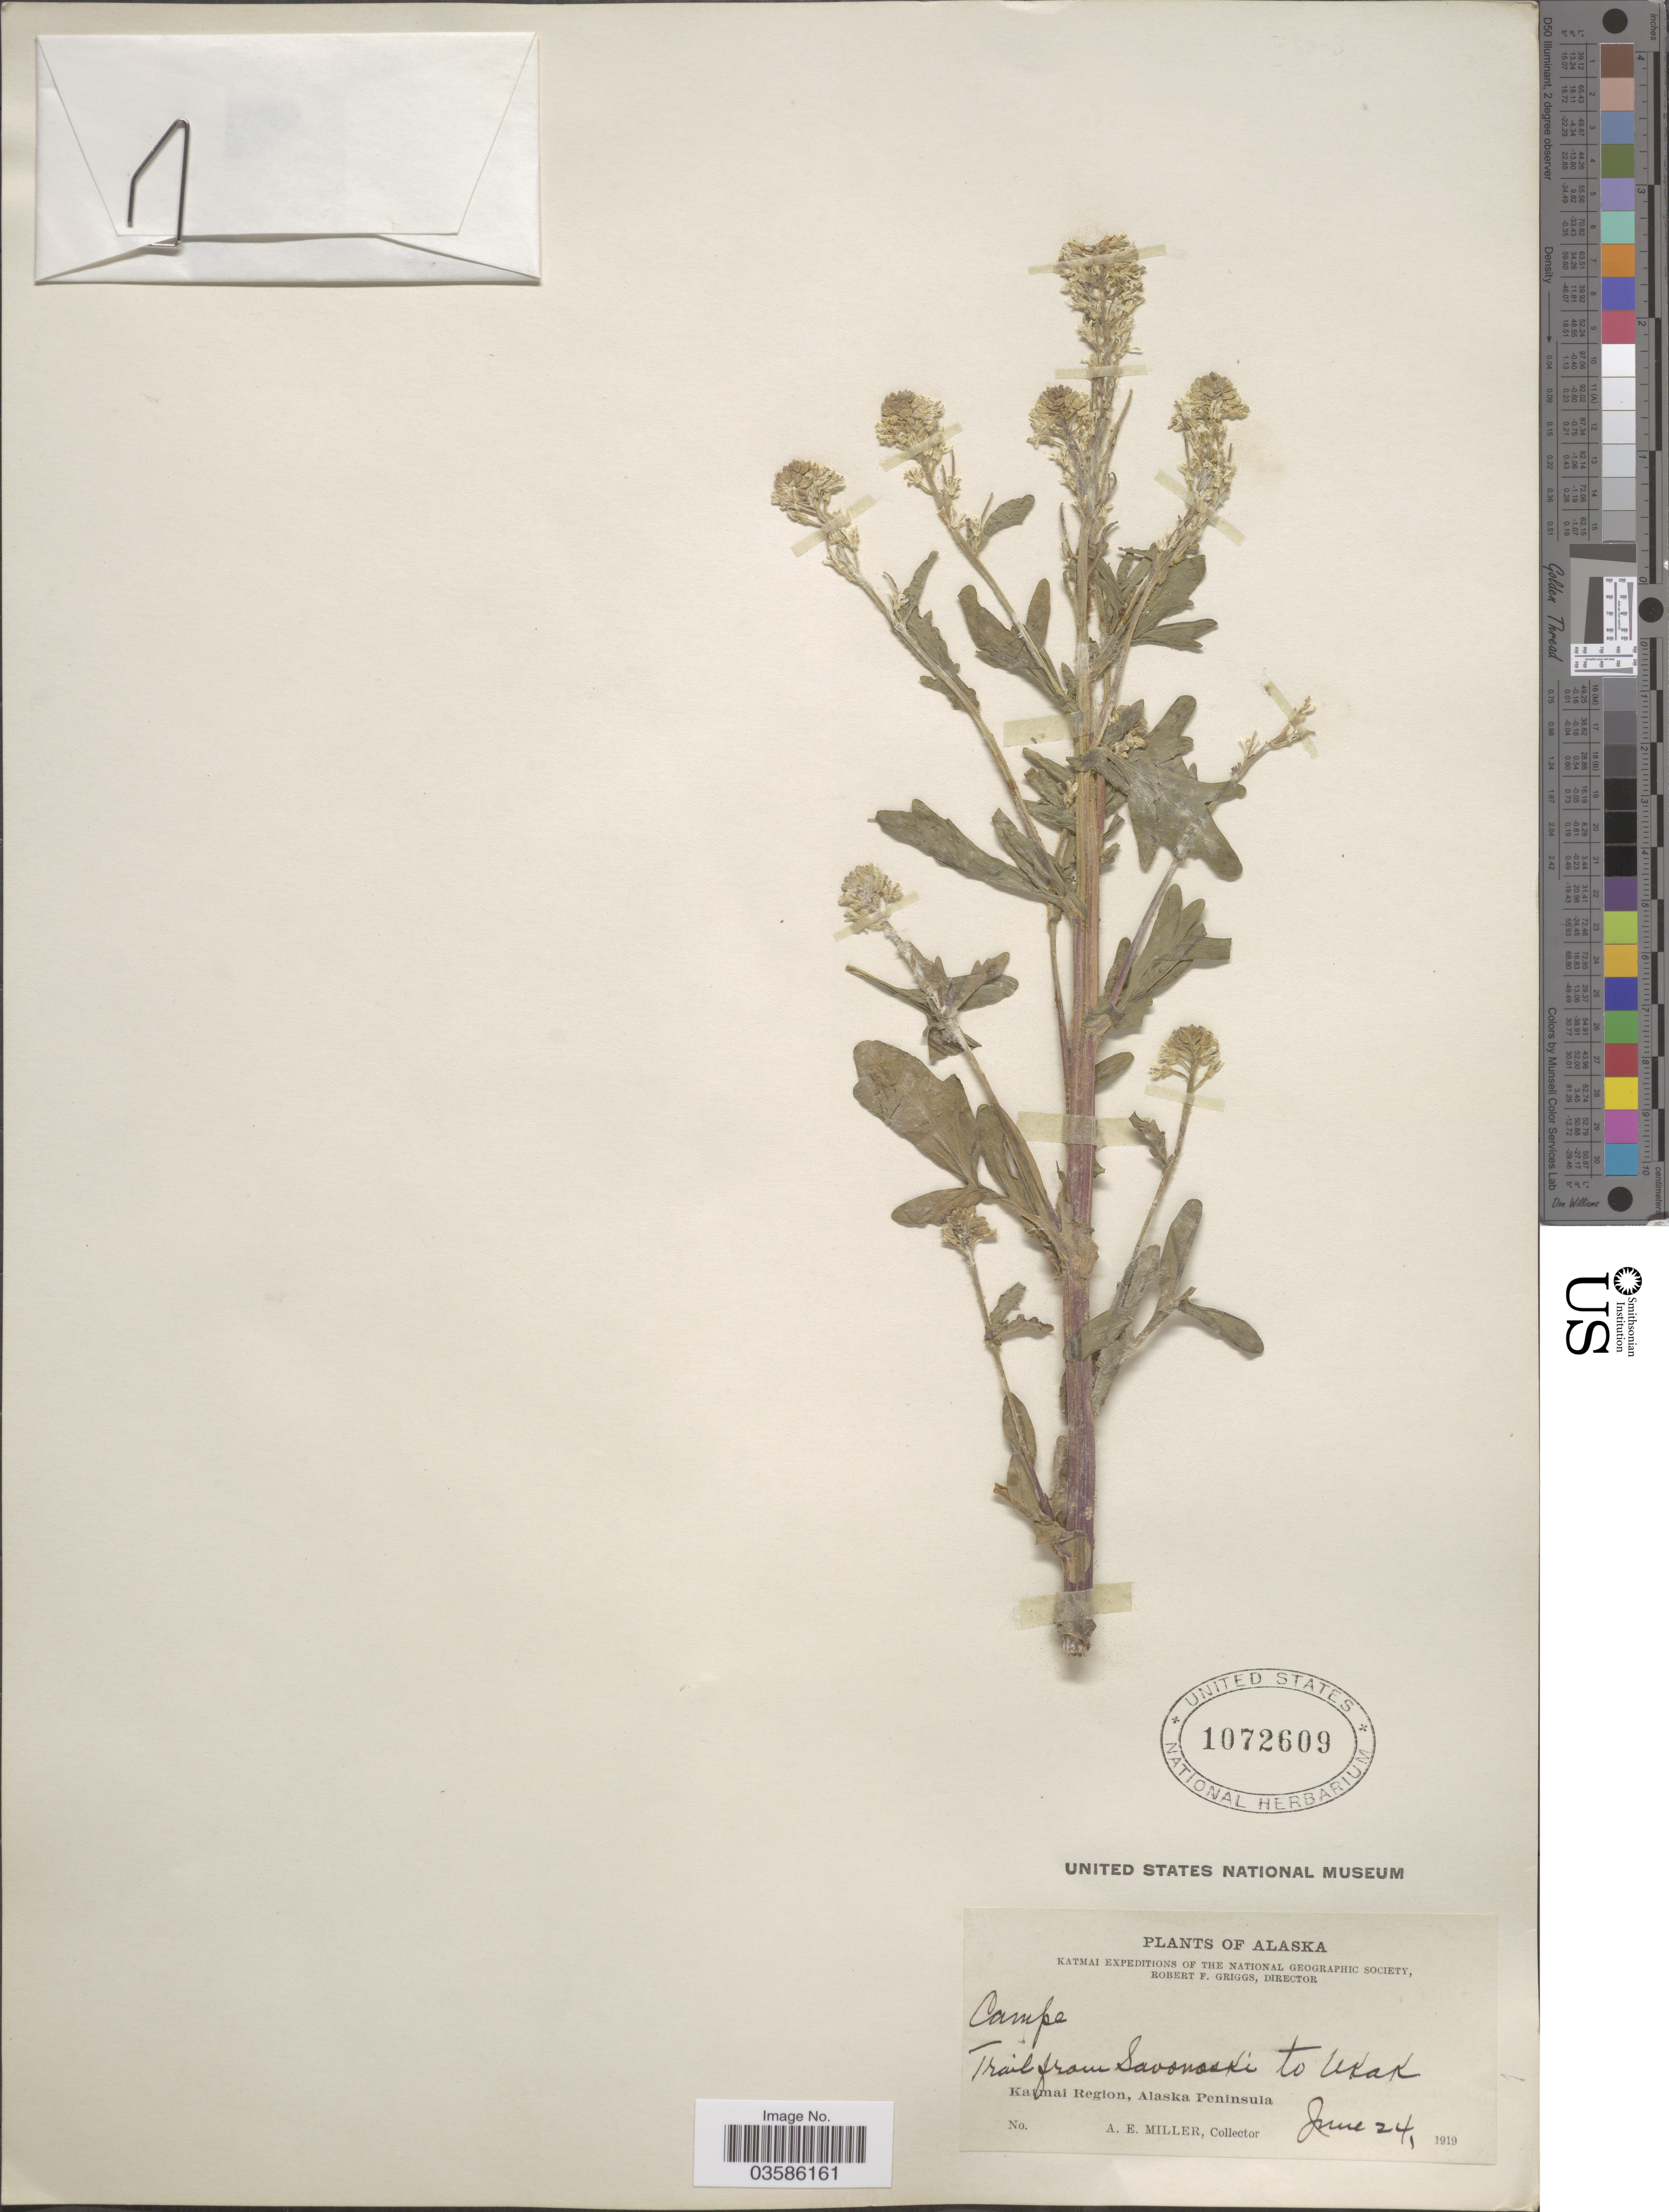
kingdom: Plantae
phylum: Tracheophyta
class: Magnoliopsida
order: Brassicales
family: Brassicaceae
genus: Barbarea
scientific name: Barbarea orthoceras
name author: Ledeb.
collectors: A. E. Miller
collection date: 1919-06-24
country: United States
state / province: Alaska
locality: Katmai. Trail from Savonoski to Ukak. Katmai Region, Alaska Peninsula.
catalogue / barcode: US 1072609